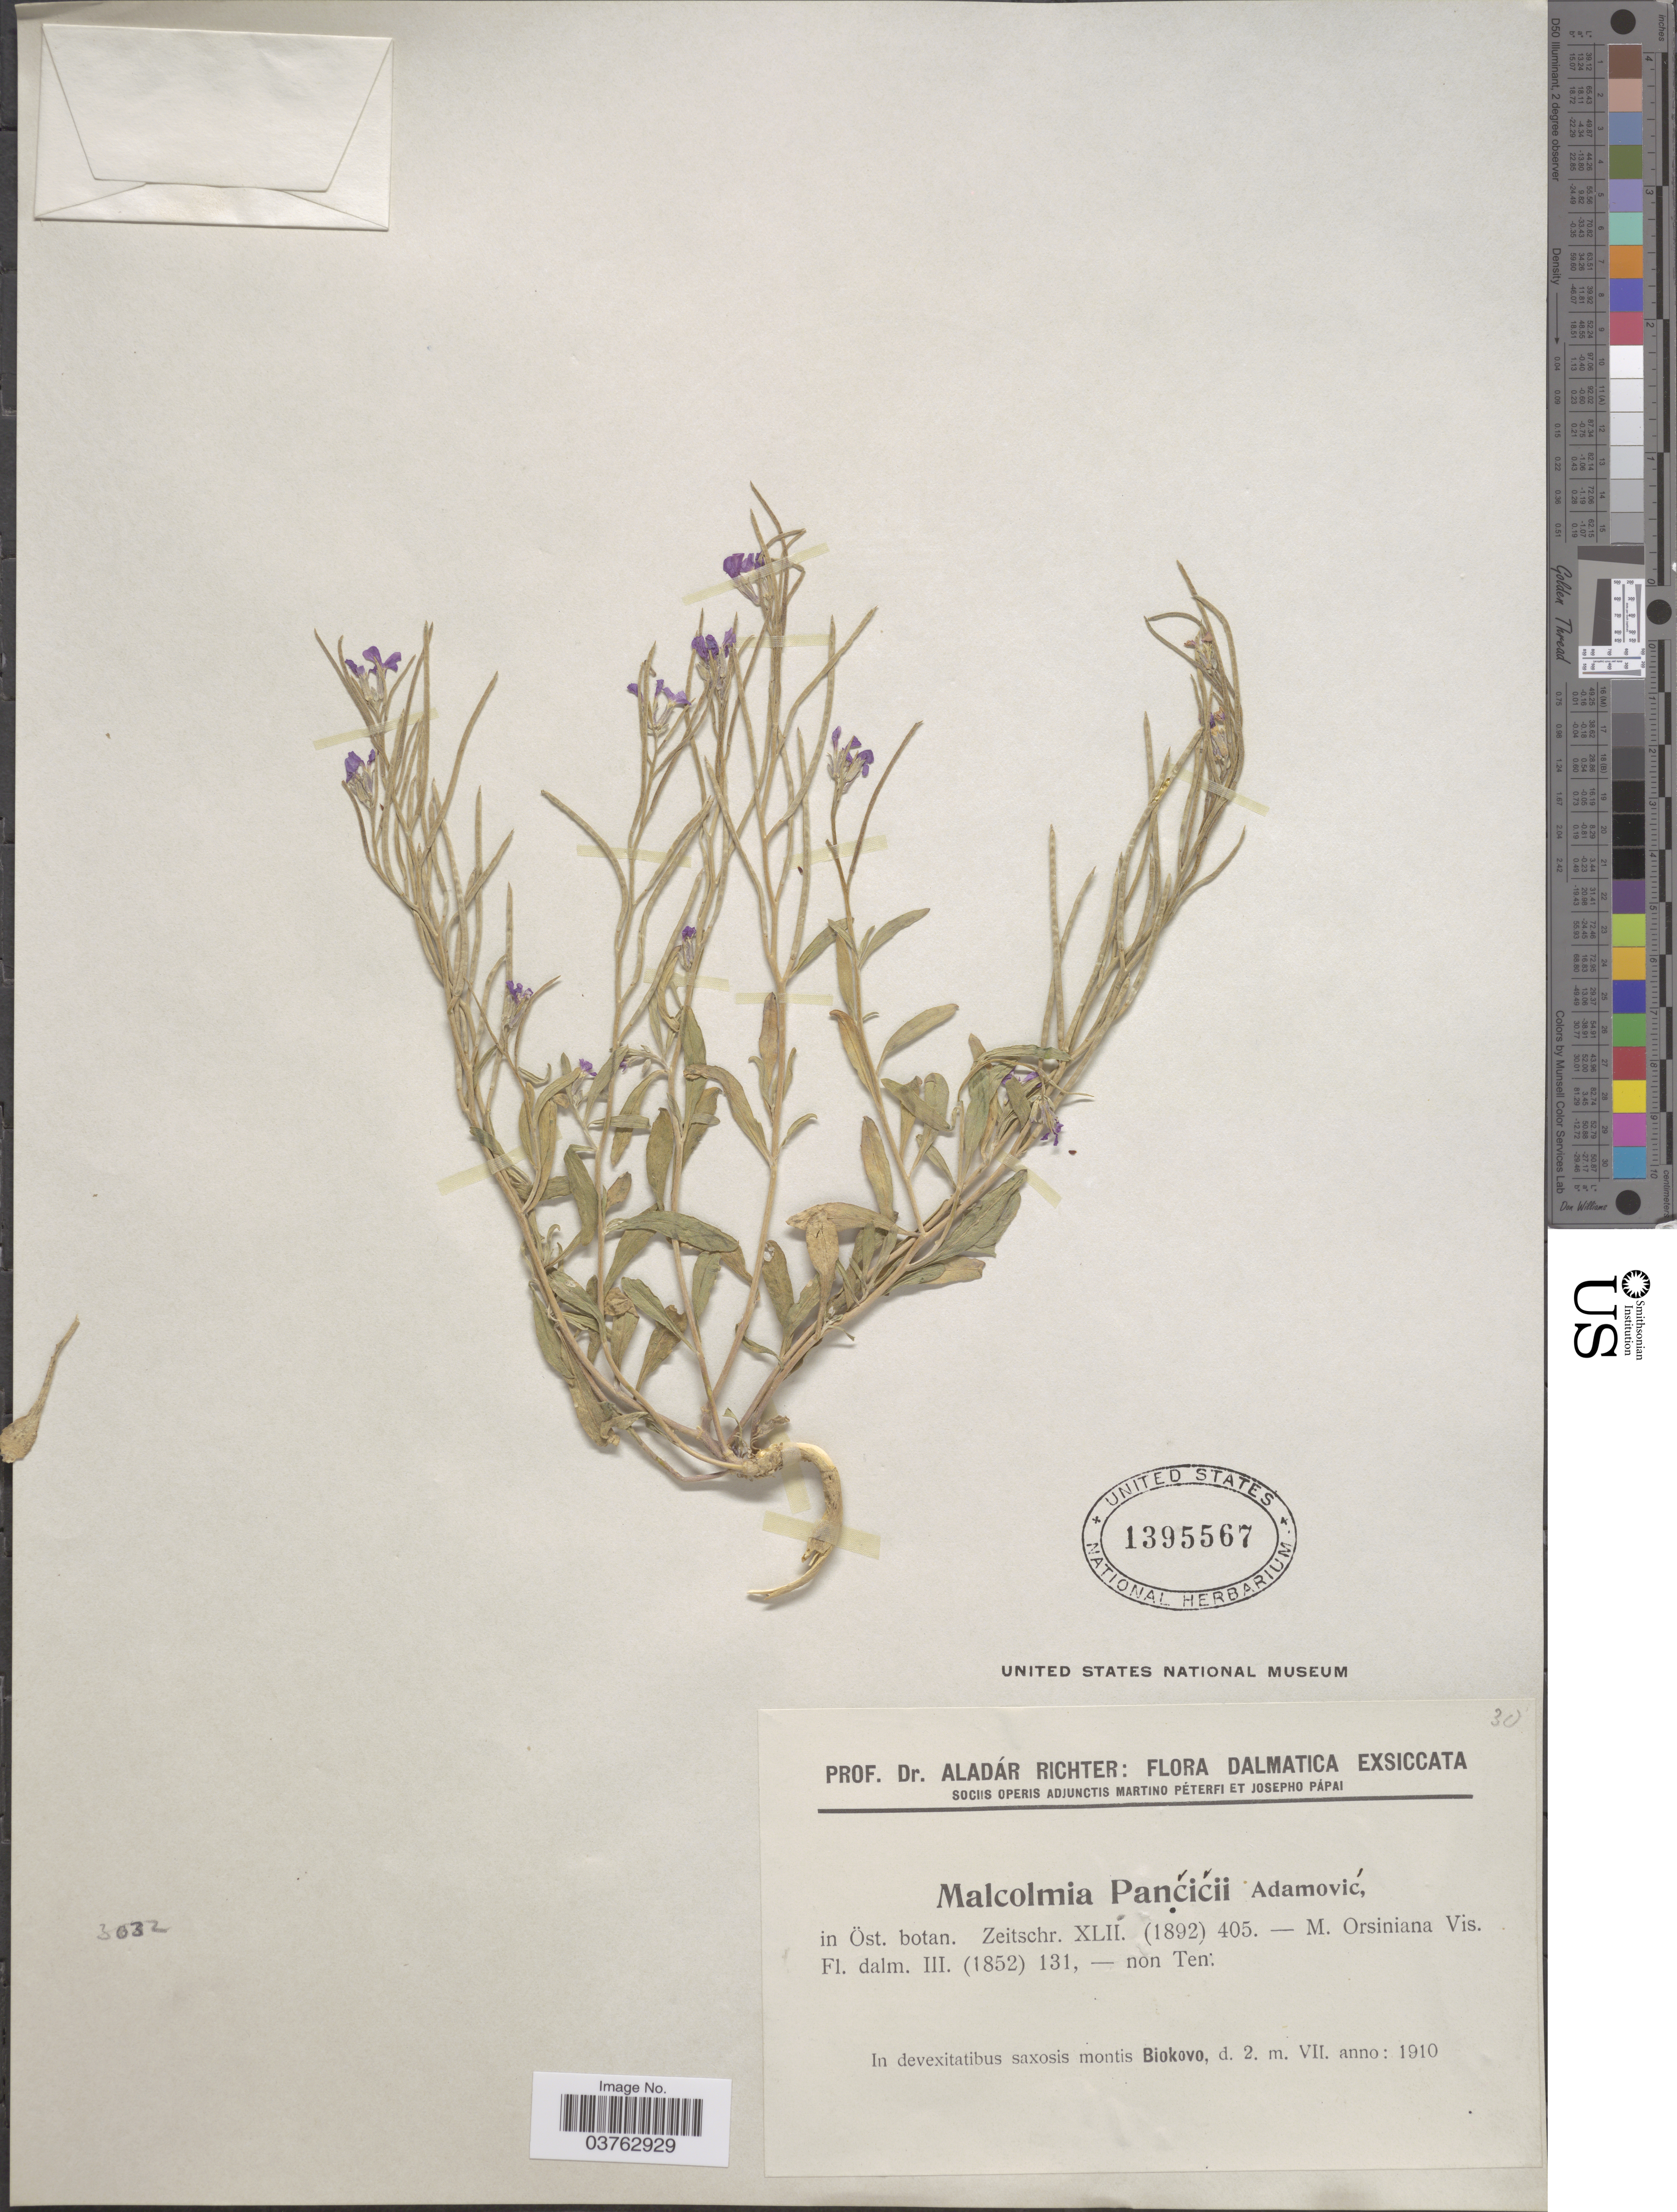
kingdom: Plantae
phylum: Tracheophyta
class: Magnoliopsida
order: Brassicales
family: Brassicaceae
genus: Malcolmia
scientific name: Malcolmia pancicii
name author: Adamović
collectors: V. A. Richter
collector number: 30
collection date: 1910-07-02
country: Croatia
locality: Dalmatica. In devexitatibus saxosis montis Biokovo.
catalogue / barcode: US 1395567